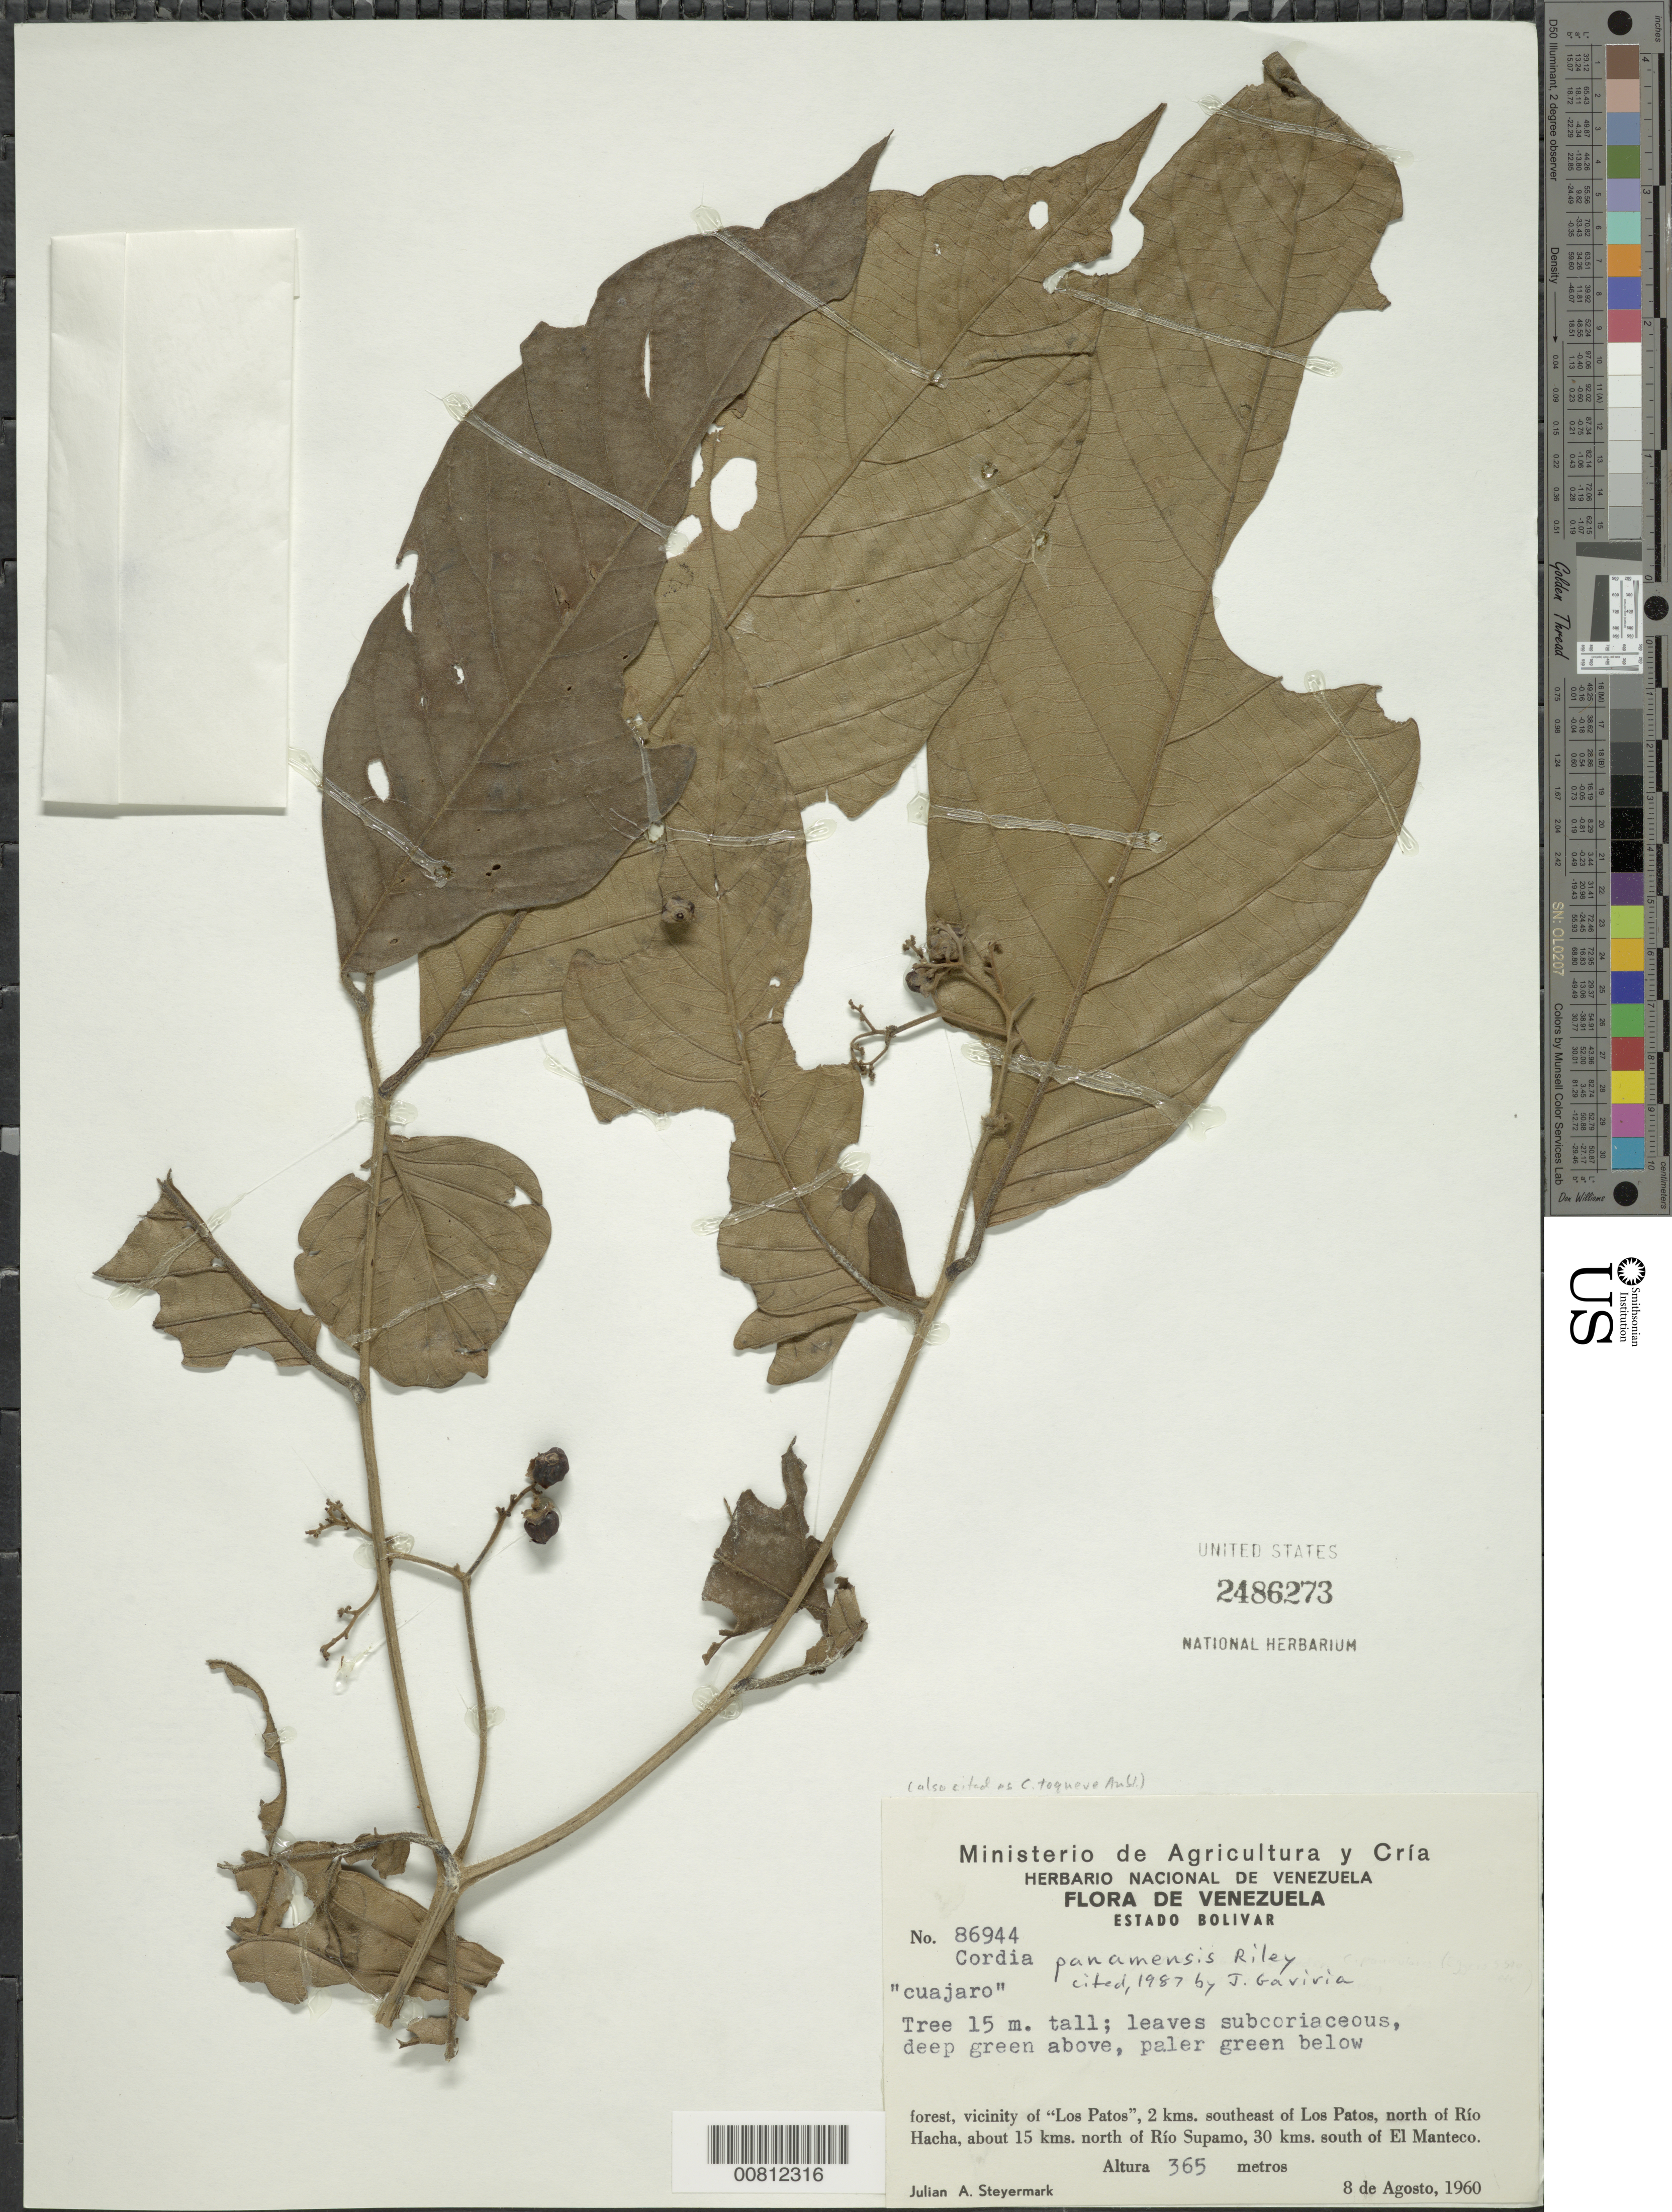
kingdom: Plantae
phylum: Tracheophyta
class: Magnoliopsida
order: Boraginales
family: Cordiaceae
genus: Cordia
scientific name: Cordia panamensis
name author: L. Riley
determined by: Gaviria, J. C.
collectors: J. Steyermark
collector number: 86944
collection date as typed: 8-Aug-60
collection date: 1960-08-08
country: Venezuela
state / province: Bolívar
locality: Los Patos, 2 km SE of, N of Río Hacha, 15 km N of Río Supamo, 30 km south of El Manteco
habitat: Forest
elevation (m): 365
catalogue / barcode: US 2486273